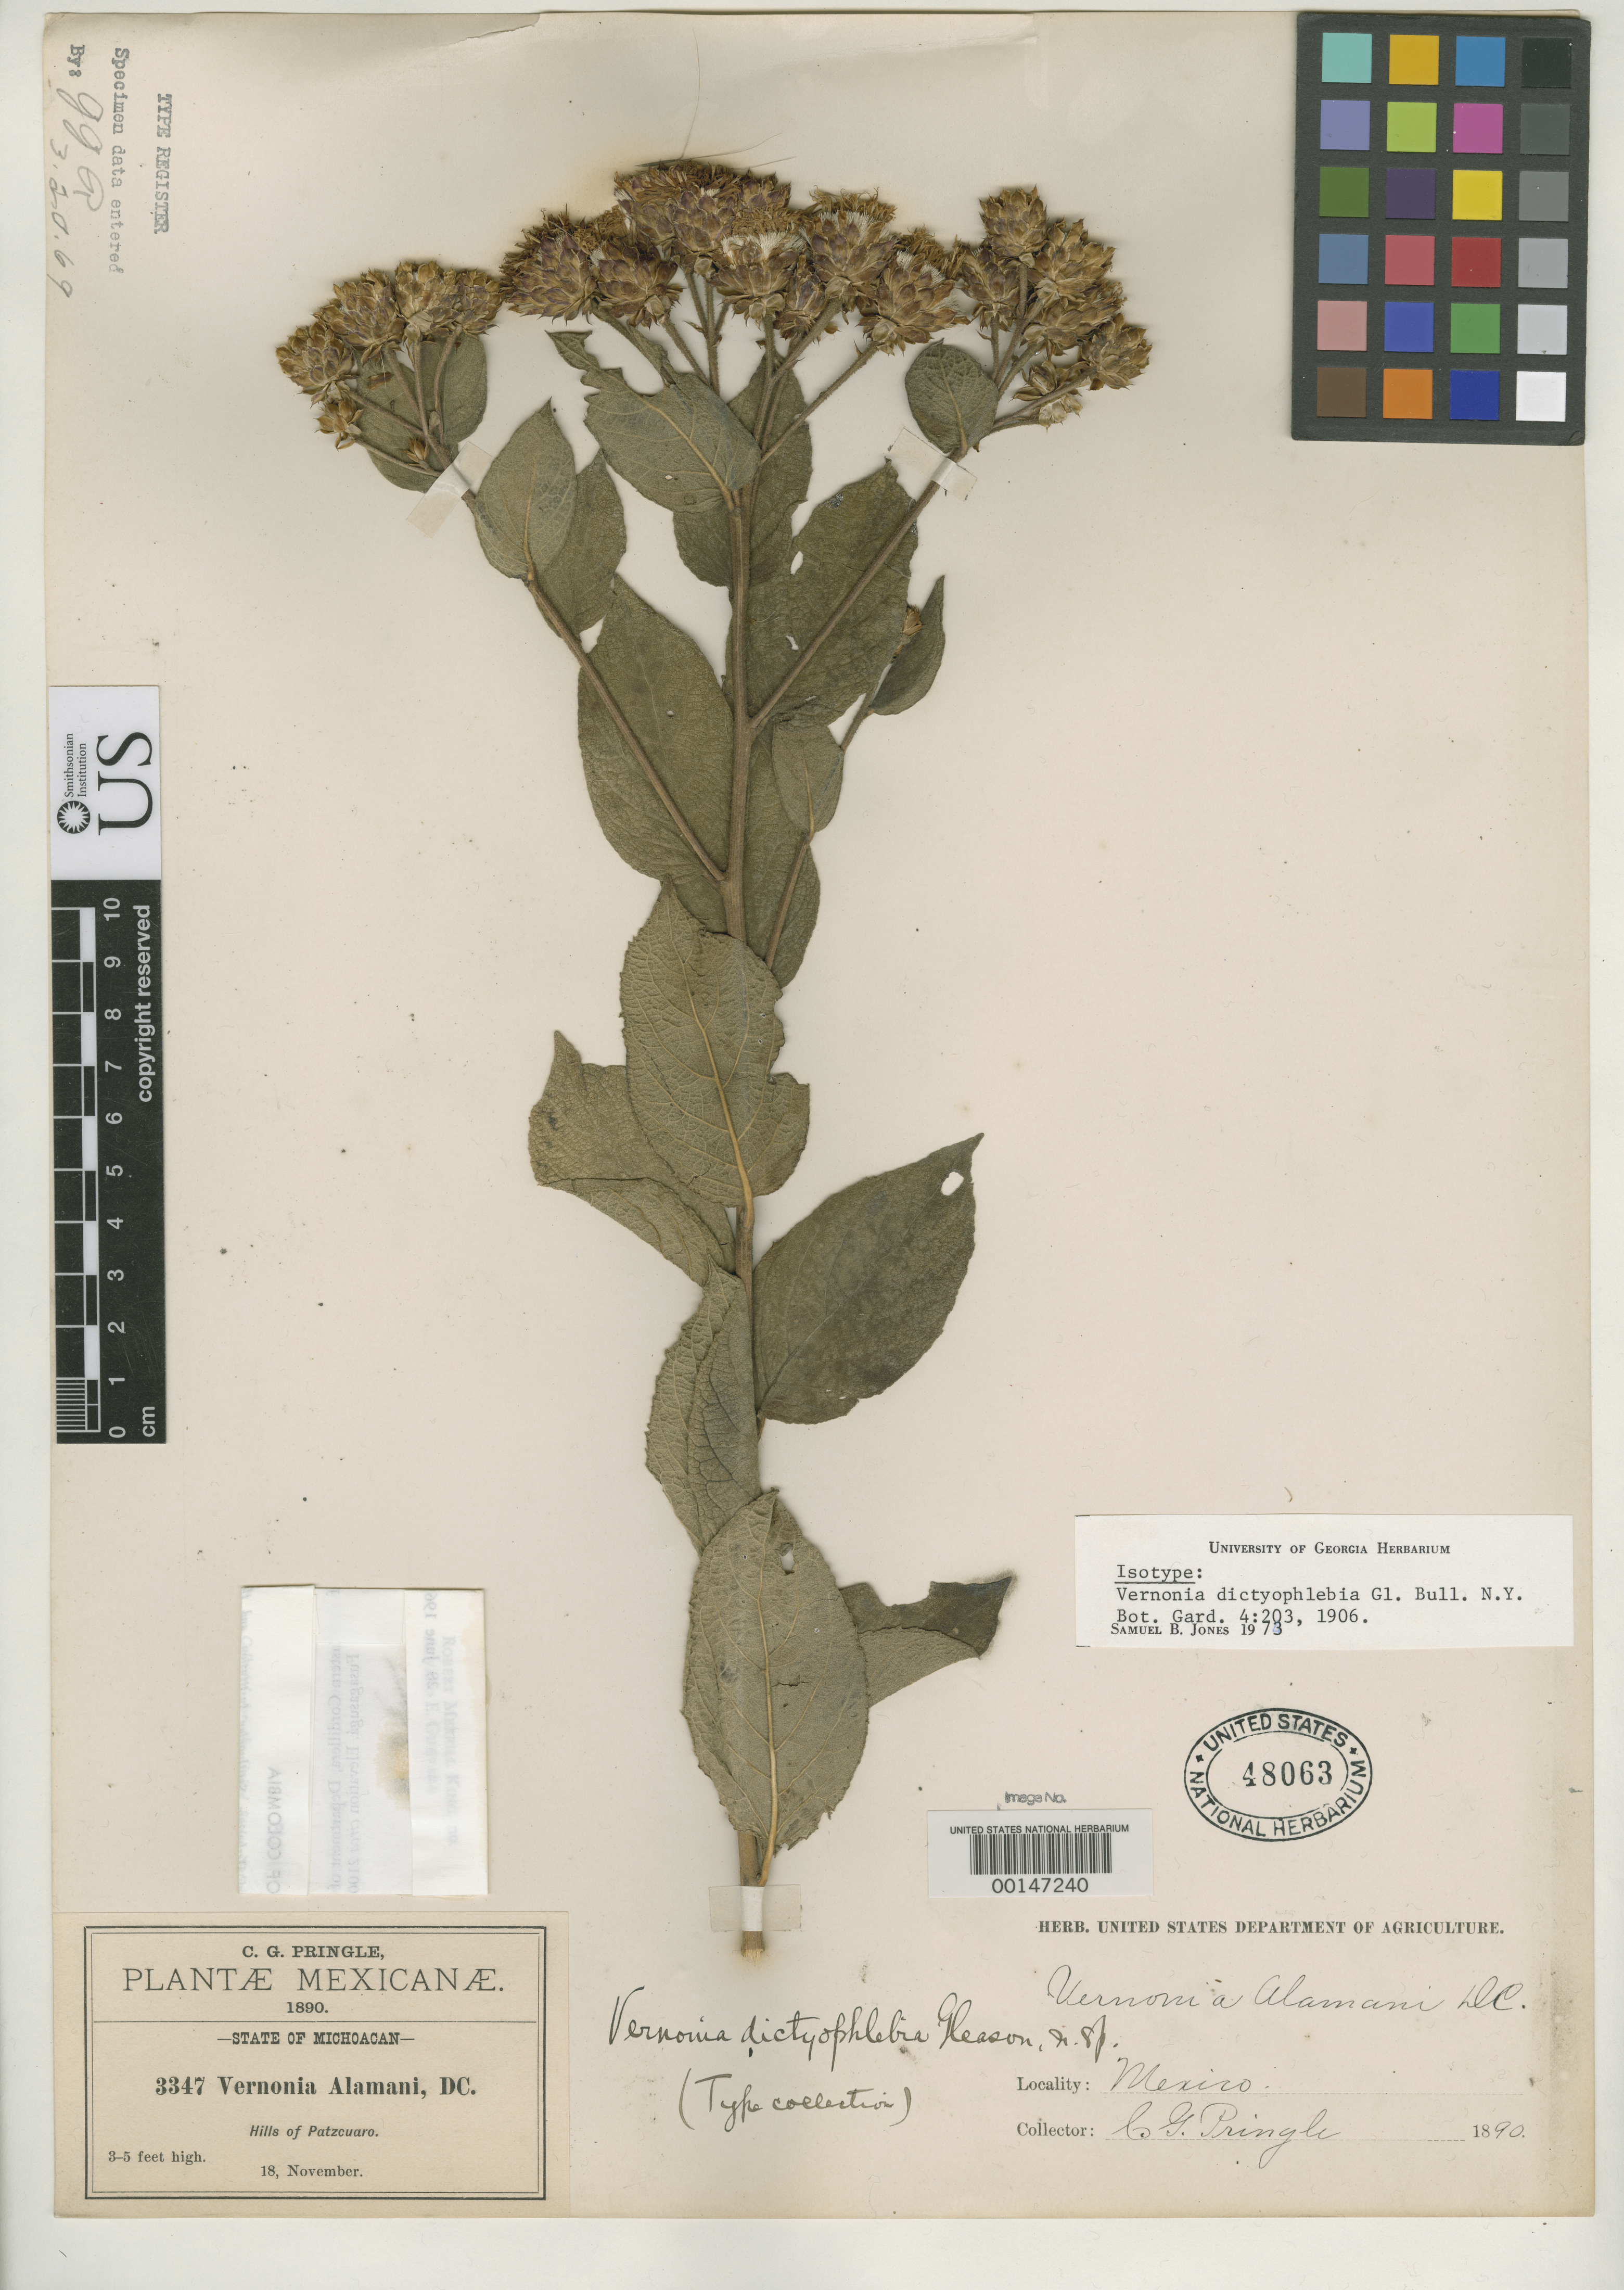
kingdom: Plantae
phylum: Tracheophyta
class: Magnoliopsida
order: Asterales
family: Asteraceae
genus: Vernonia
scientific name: Vernonia dictyophlebia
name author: Gleason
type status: Isotype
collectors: C. G. Pringle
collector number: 3347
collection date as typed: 18 Nov 1890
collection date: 1890-11-18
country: Mexico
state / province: Michoacán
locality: Patzcuaro.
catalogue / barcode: US 48063